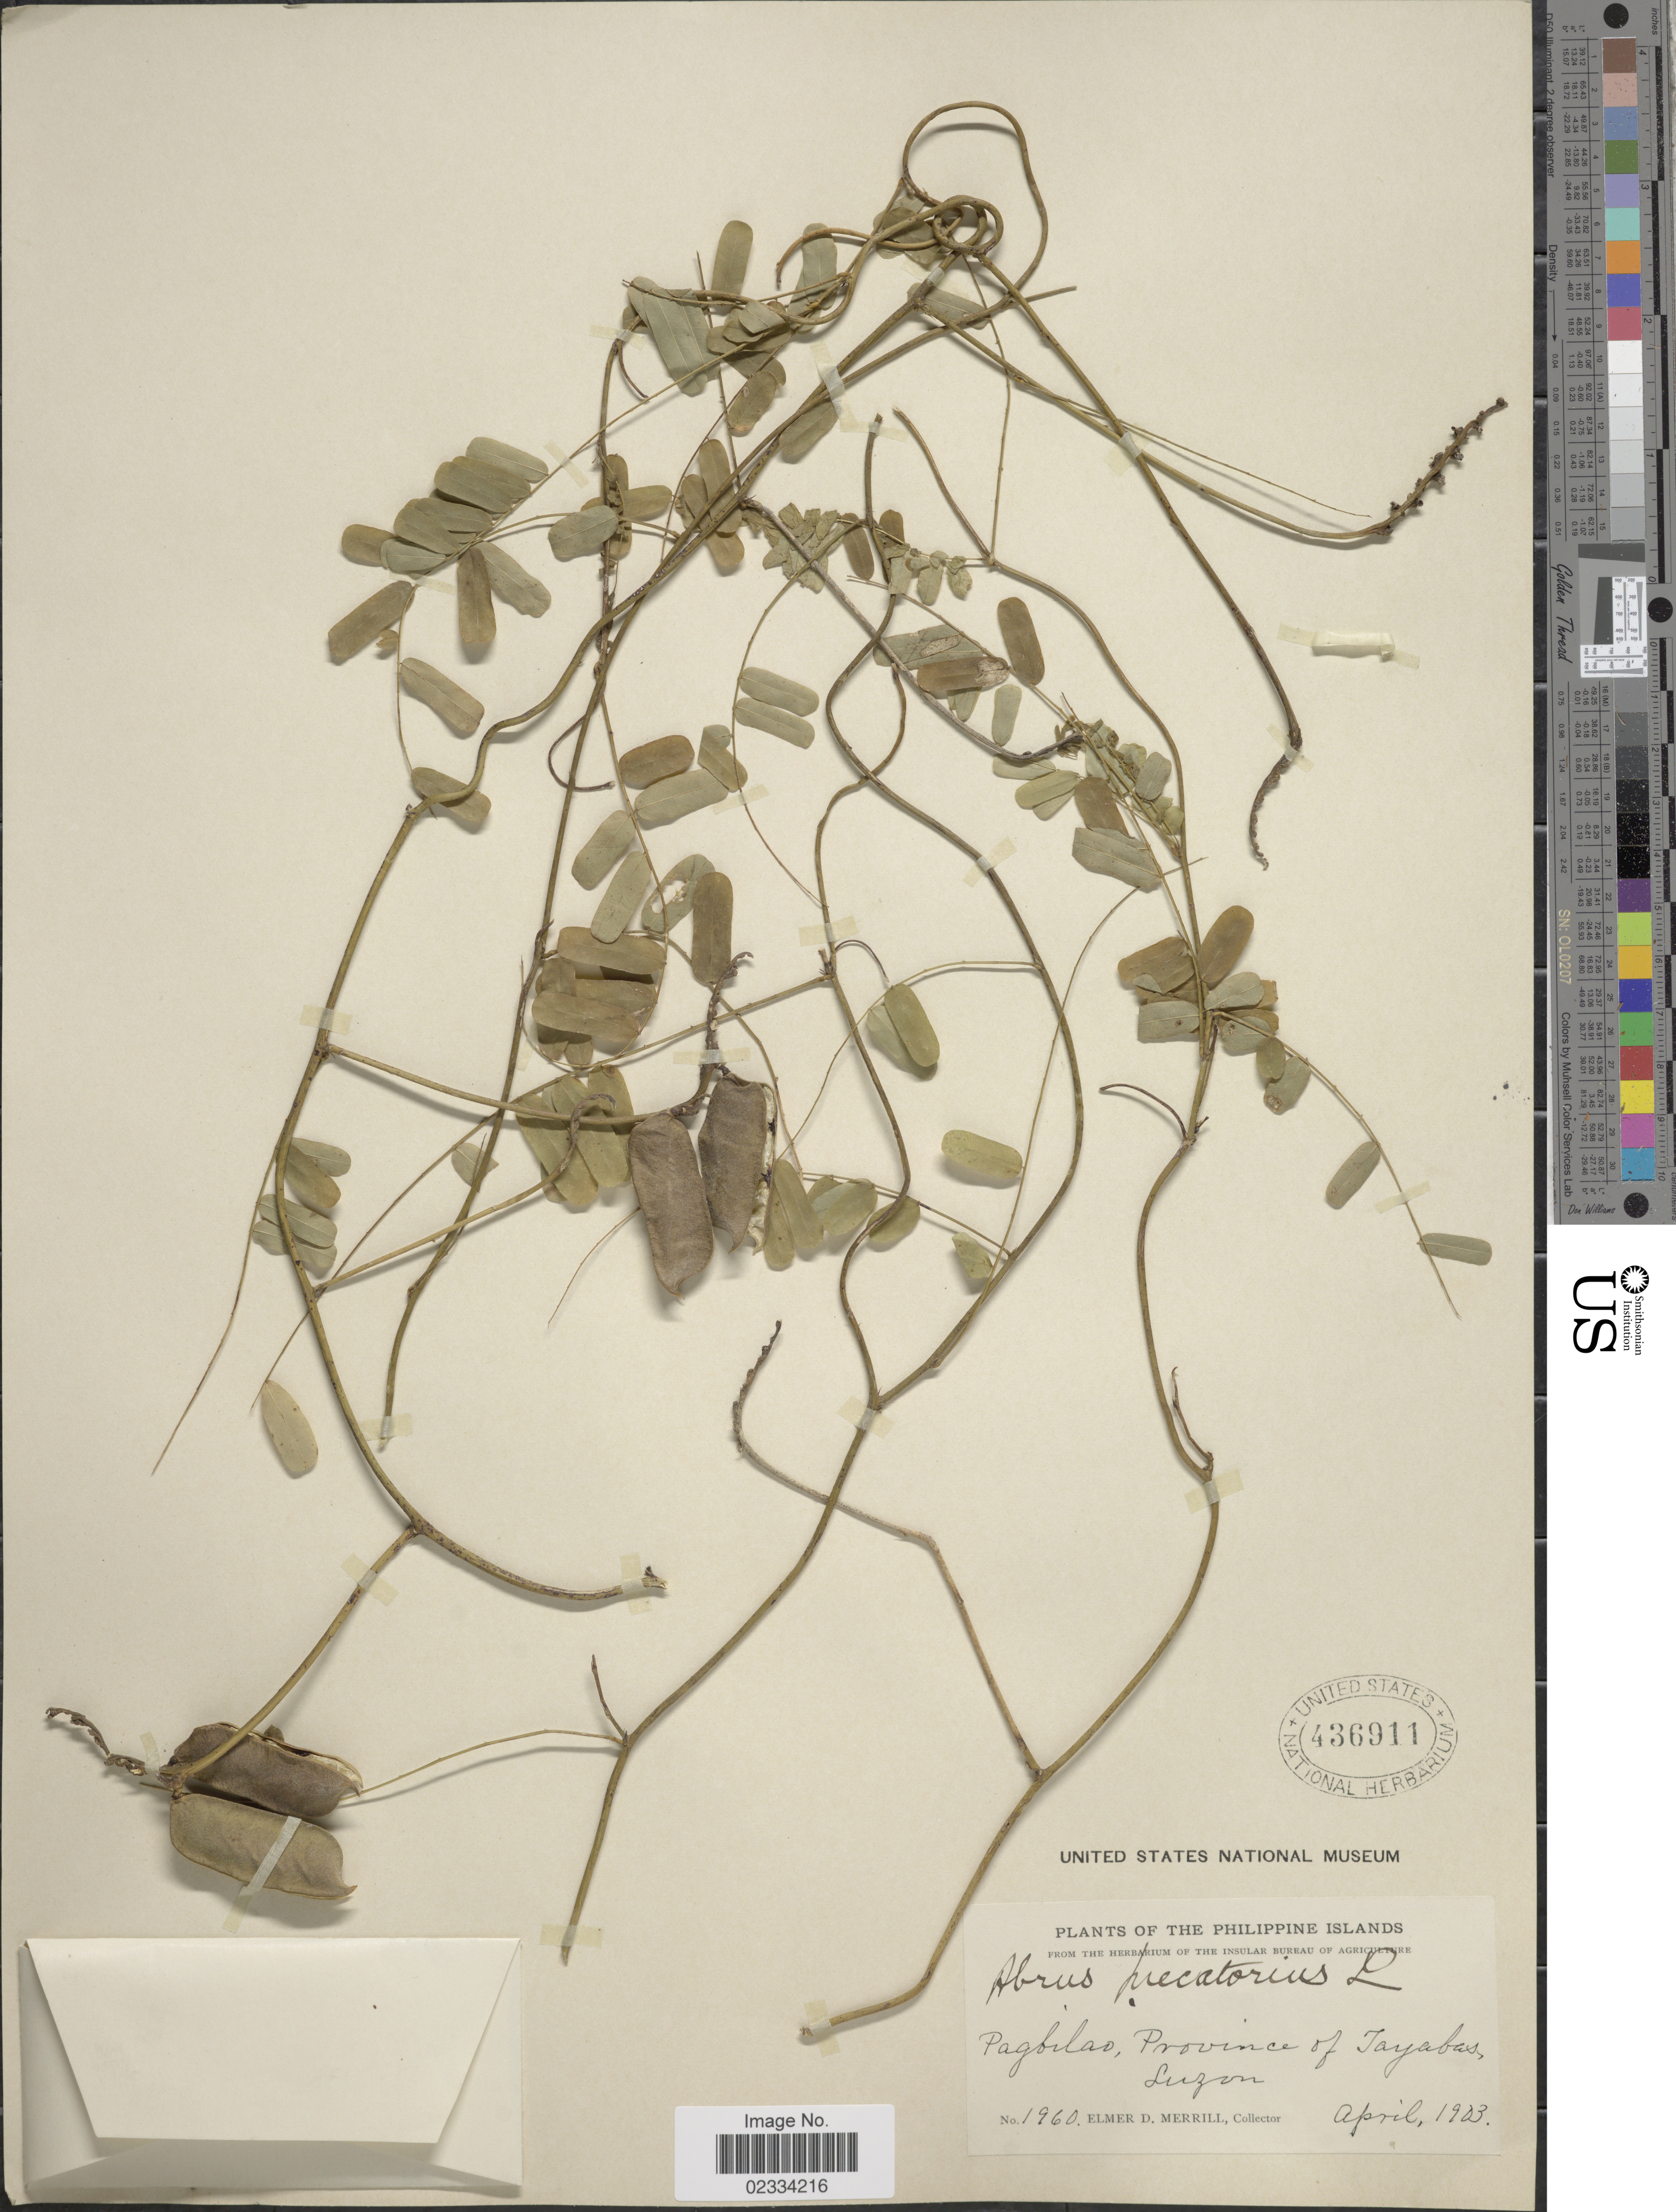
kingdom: Plantae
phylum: Tracheophyta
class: Magnoliopsida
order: Fabales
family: Fabaceae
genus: Abrus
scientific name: Abrus precatorius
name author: L.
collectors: E. D. Merrill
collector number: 1960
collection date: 1903-04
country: Philippines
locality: Pagbilao, Province of Tayabas. Luzon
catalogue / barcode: US 436911